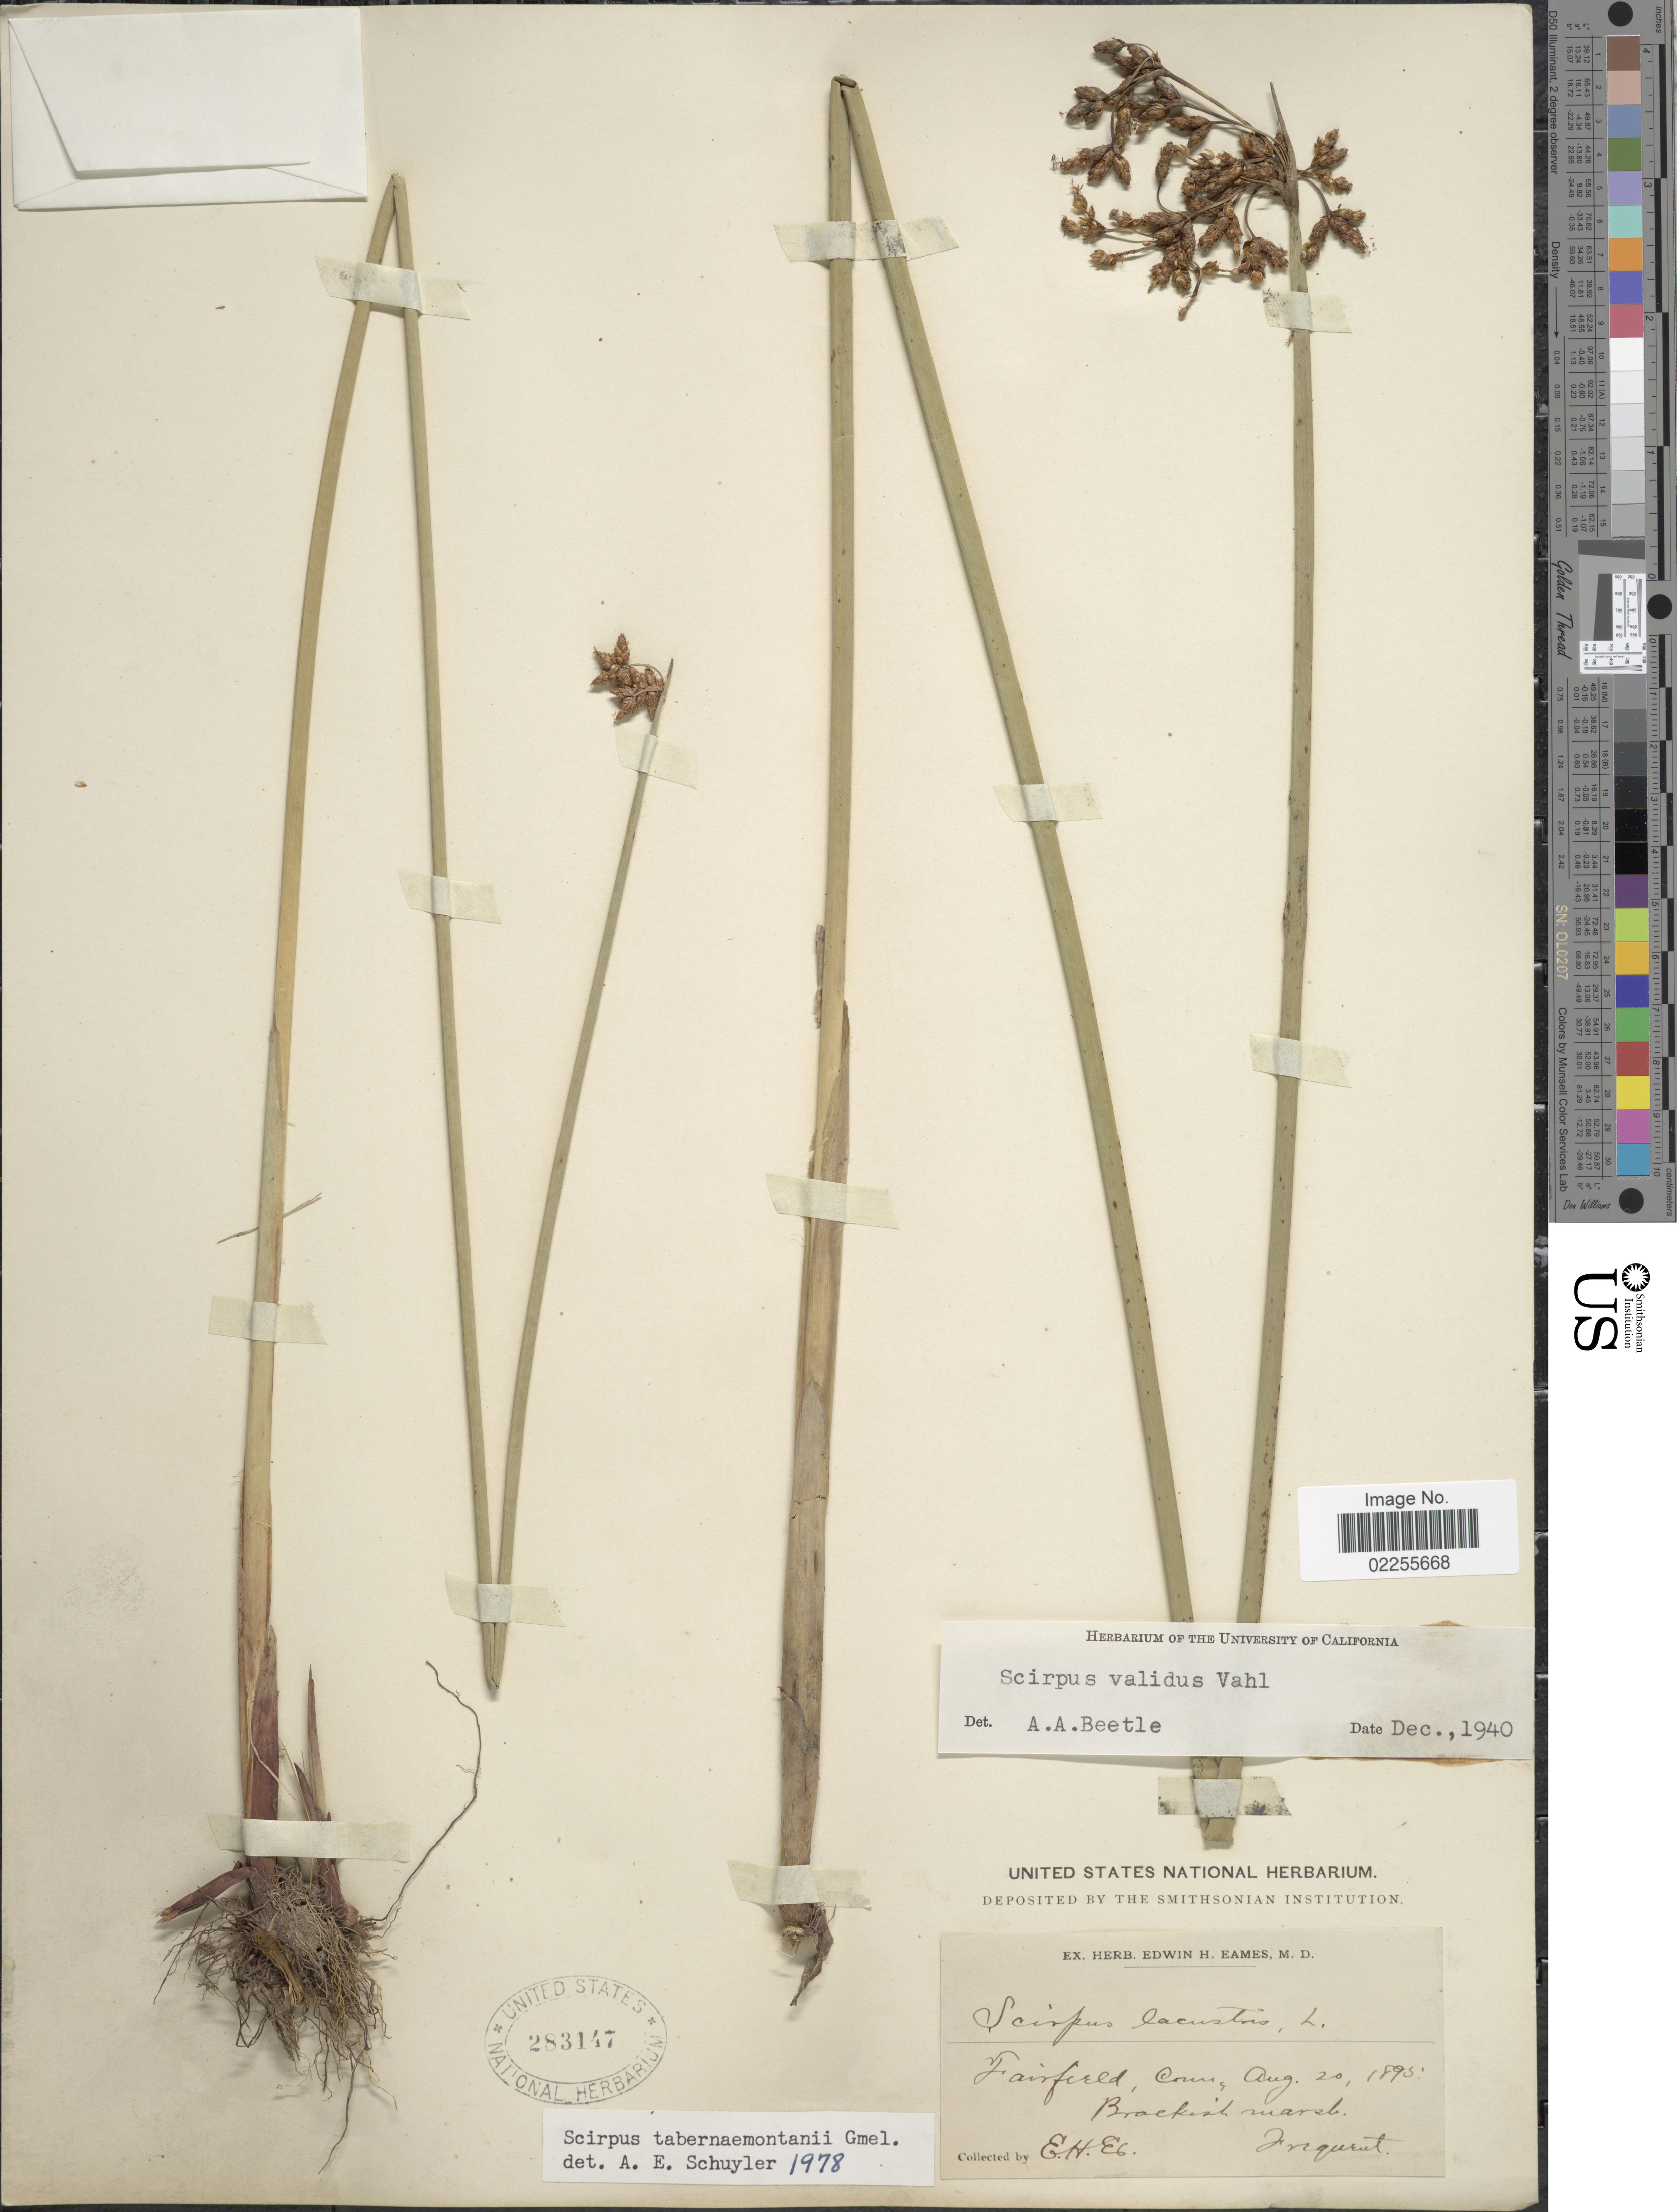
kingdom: Plantae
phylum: Tracheophyta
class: Liliopsida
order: Poales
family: Cyperaceae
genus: Schoenoplectus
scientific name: Schoenoplectus tabernaemontani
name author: (C.C. Gmel.) Palla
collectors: E. H. Eames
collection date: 1895-08-20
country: United States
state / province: Connecticut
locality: Fairfield, Brackish marsh.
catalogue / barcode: US 283147